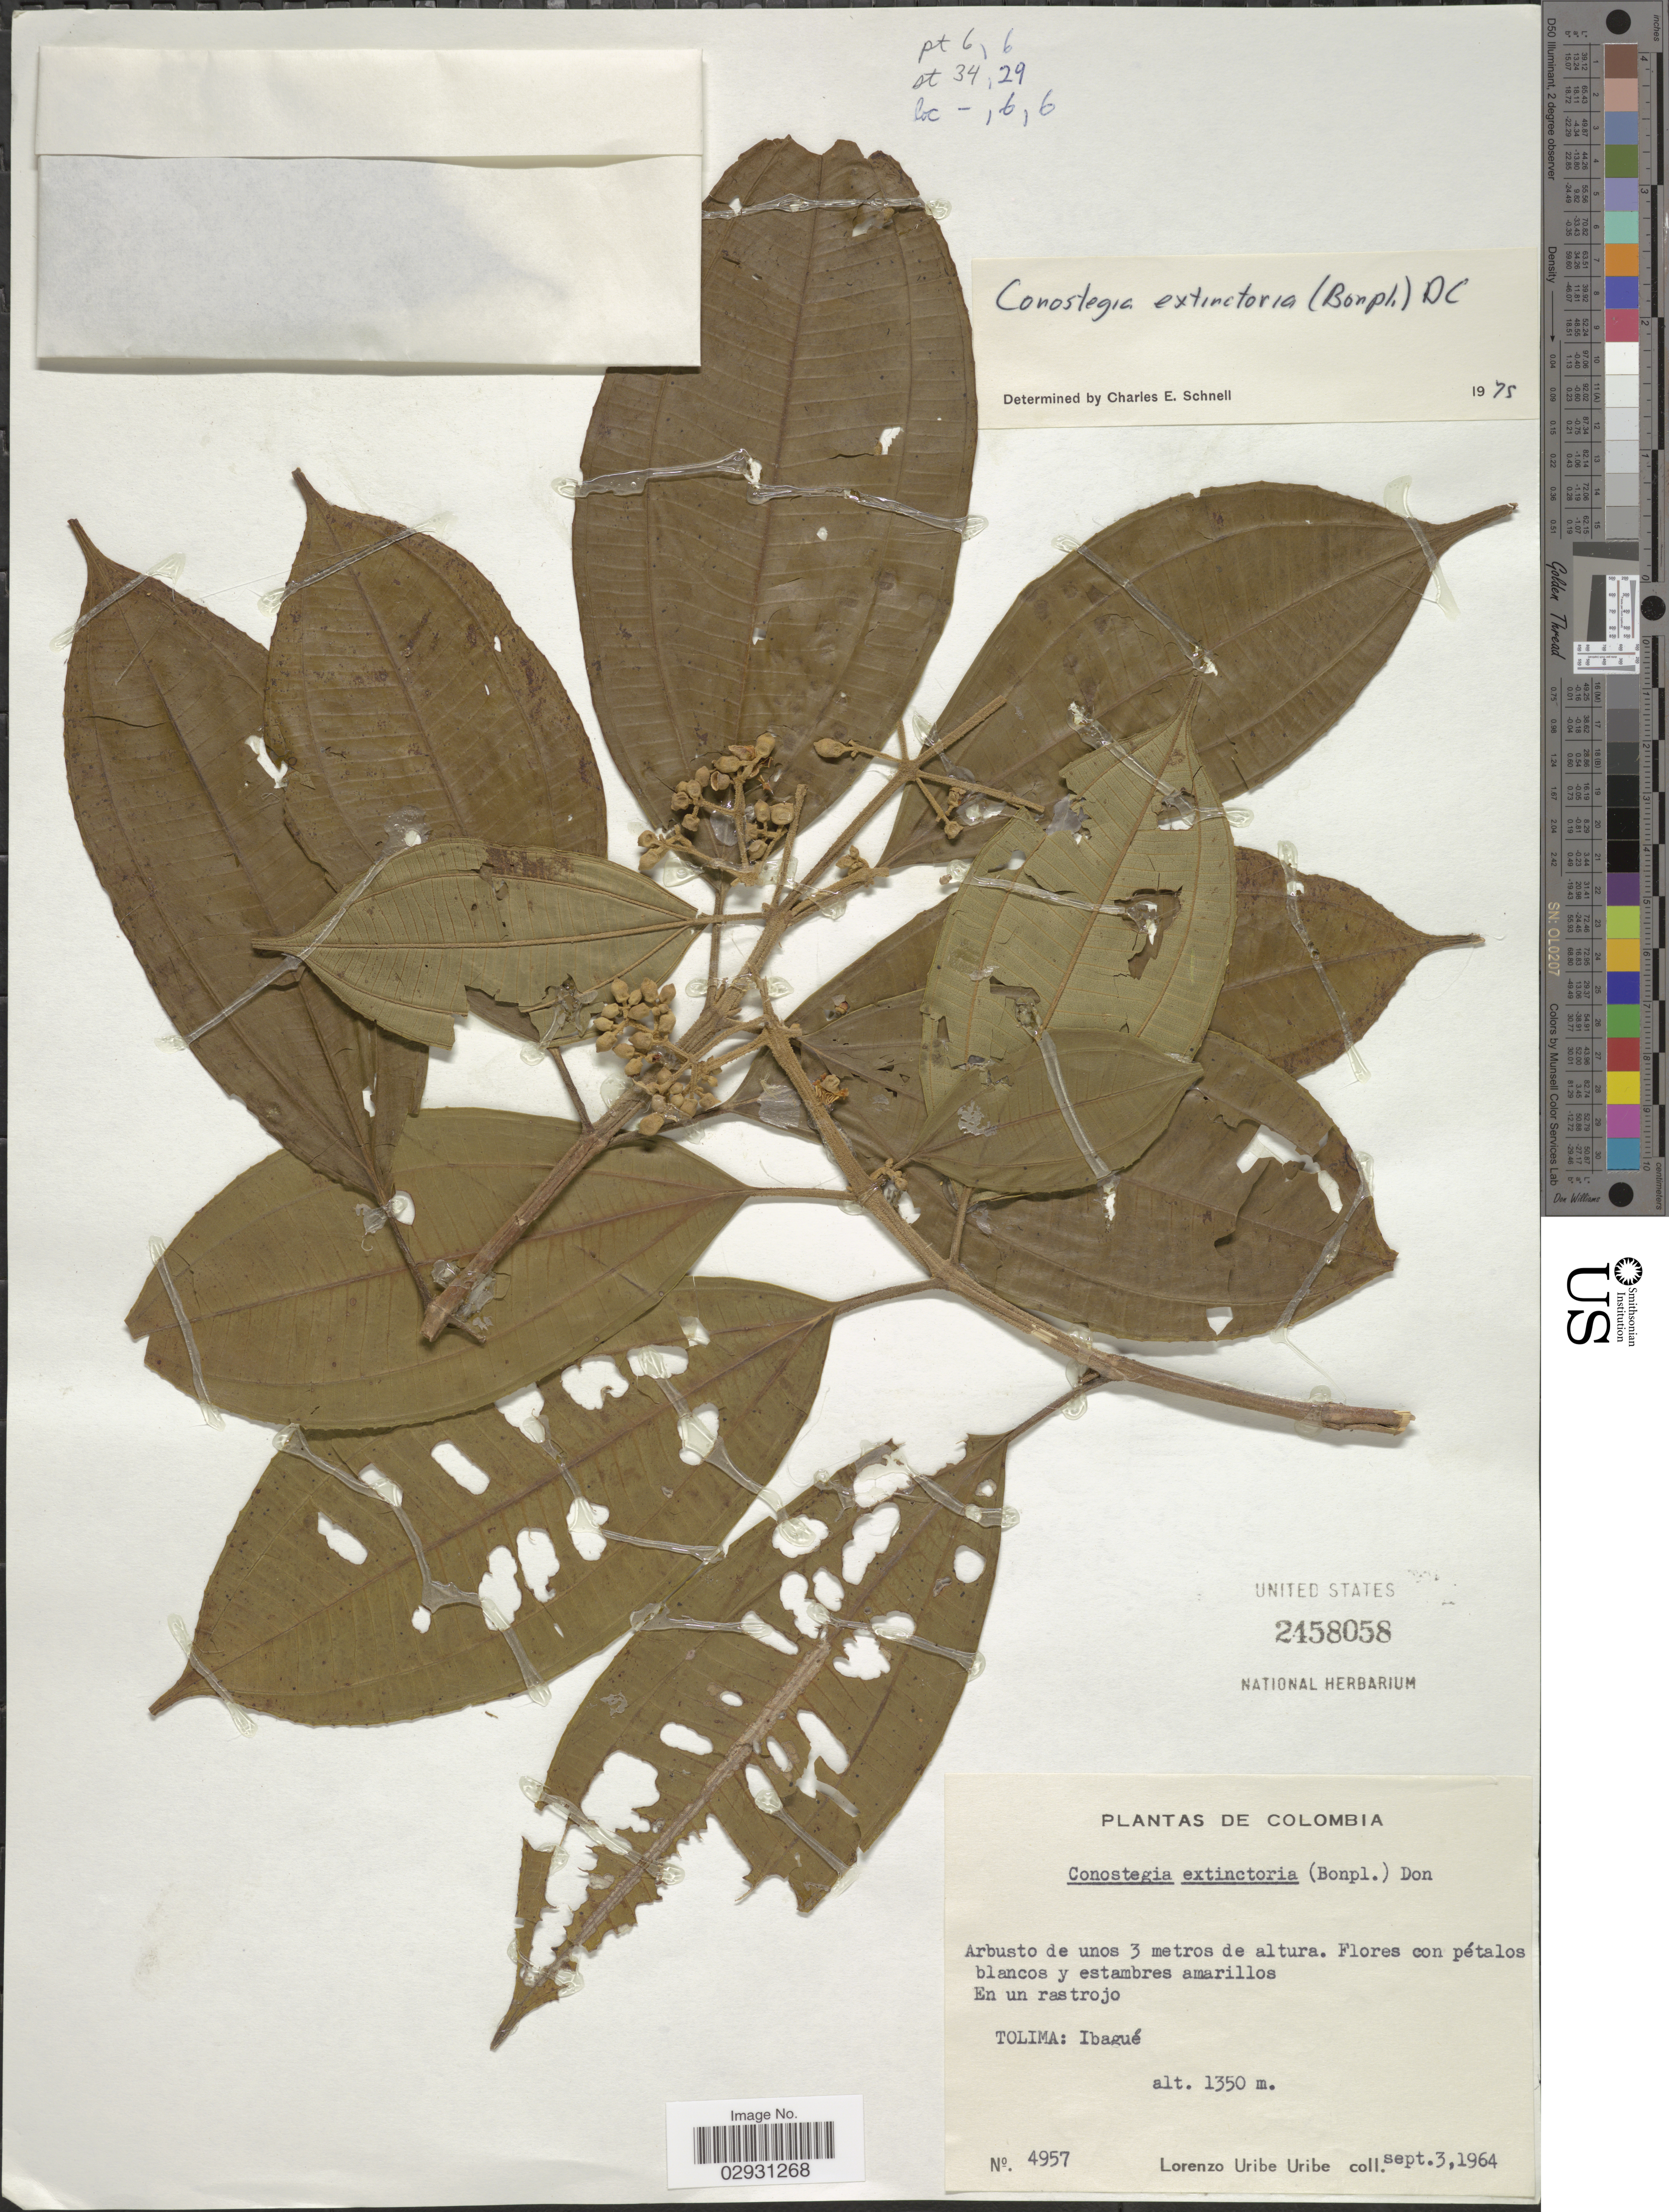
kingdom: Plantae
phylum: Tracheophyta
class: Magnoliopsida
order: Myrtales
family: Melastomataceae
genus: Conostegia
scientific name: Conostegia extinctoria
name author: (Bonpl.) D. Don ex DC.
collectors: L. Uribe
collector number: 4957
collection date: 1964-09-03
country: Colombia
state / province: Tolima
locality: Ibagué.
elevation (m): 1350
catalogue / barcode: US 2458058